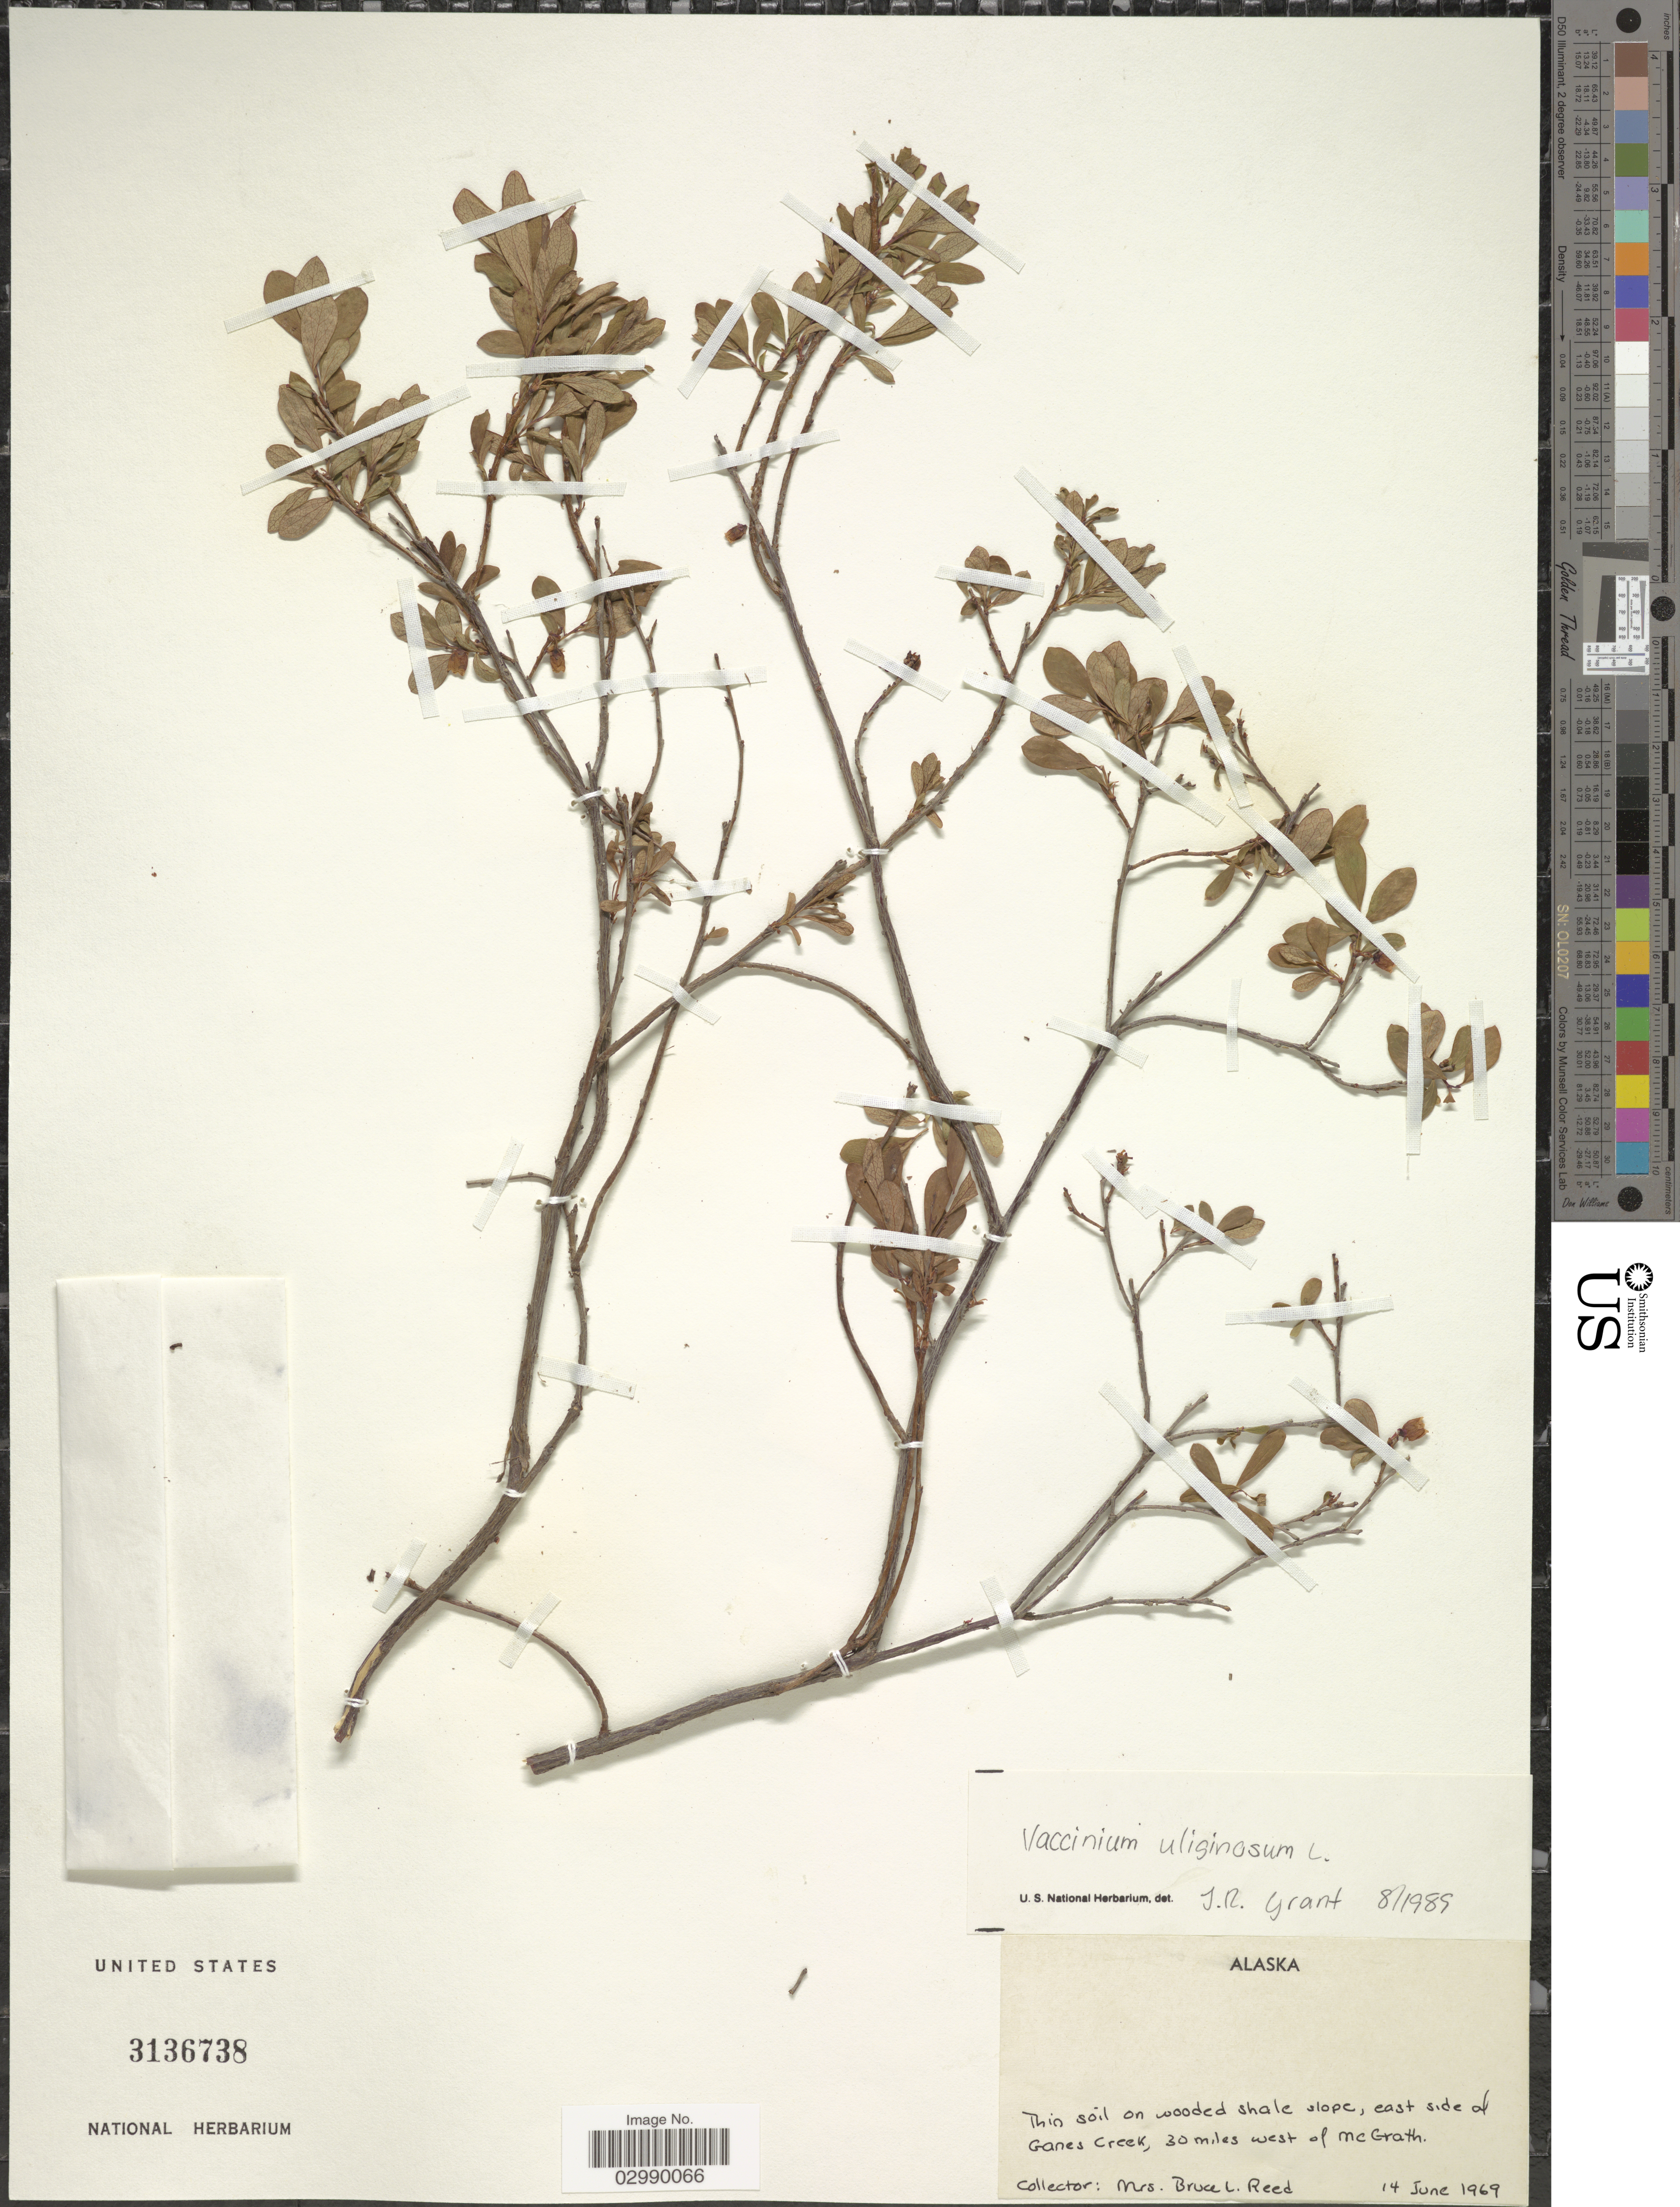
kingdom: Plantae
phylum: Tracheophyta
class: Magnoliopsida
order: Ericales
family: Ericaceae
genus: Vaccinium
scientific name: Vaccinium uliginosum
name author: L.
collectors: B. Reed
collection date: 1969-06-14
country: United States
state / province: Alaska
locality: East side of Ganes Creek, 30 miles west of McGrath.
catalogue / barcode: US 3136738